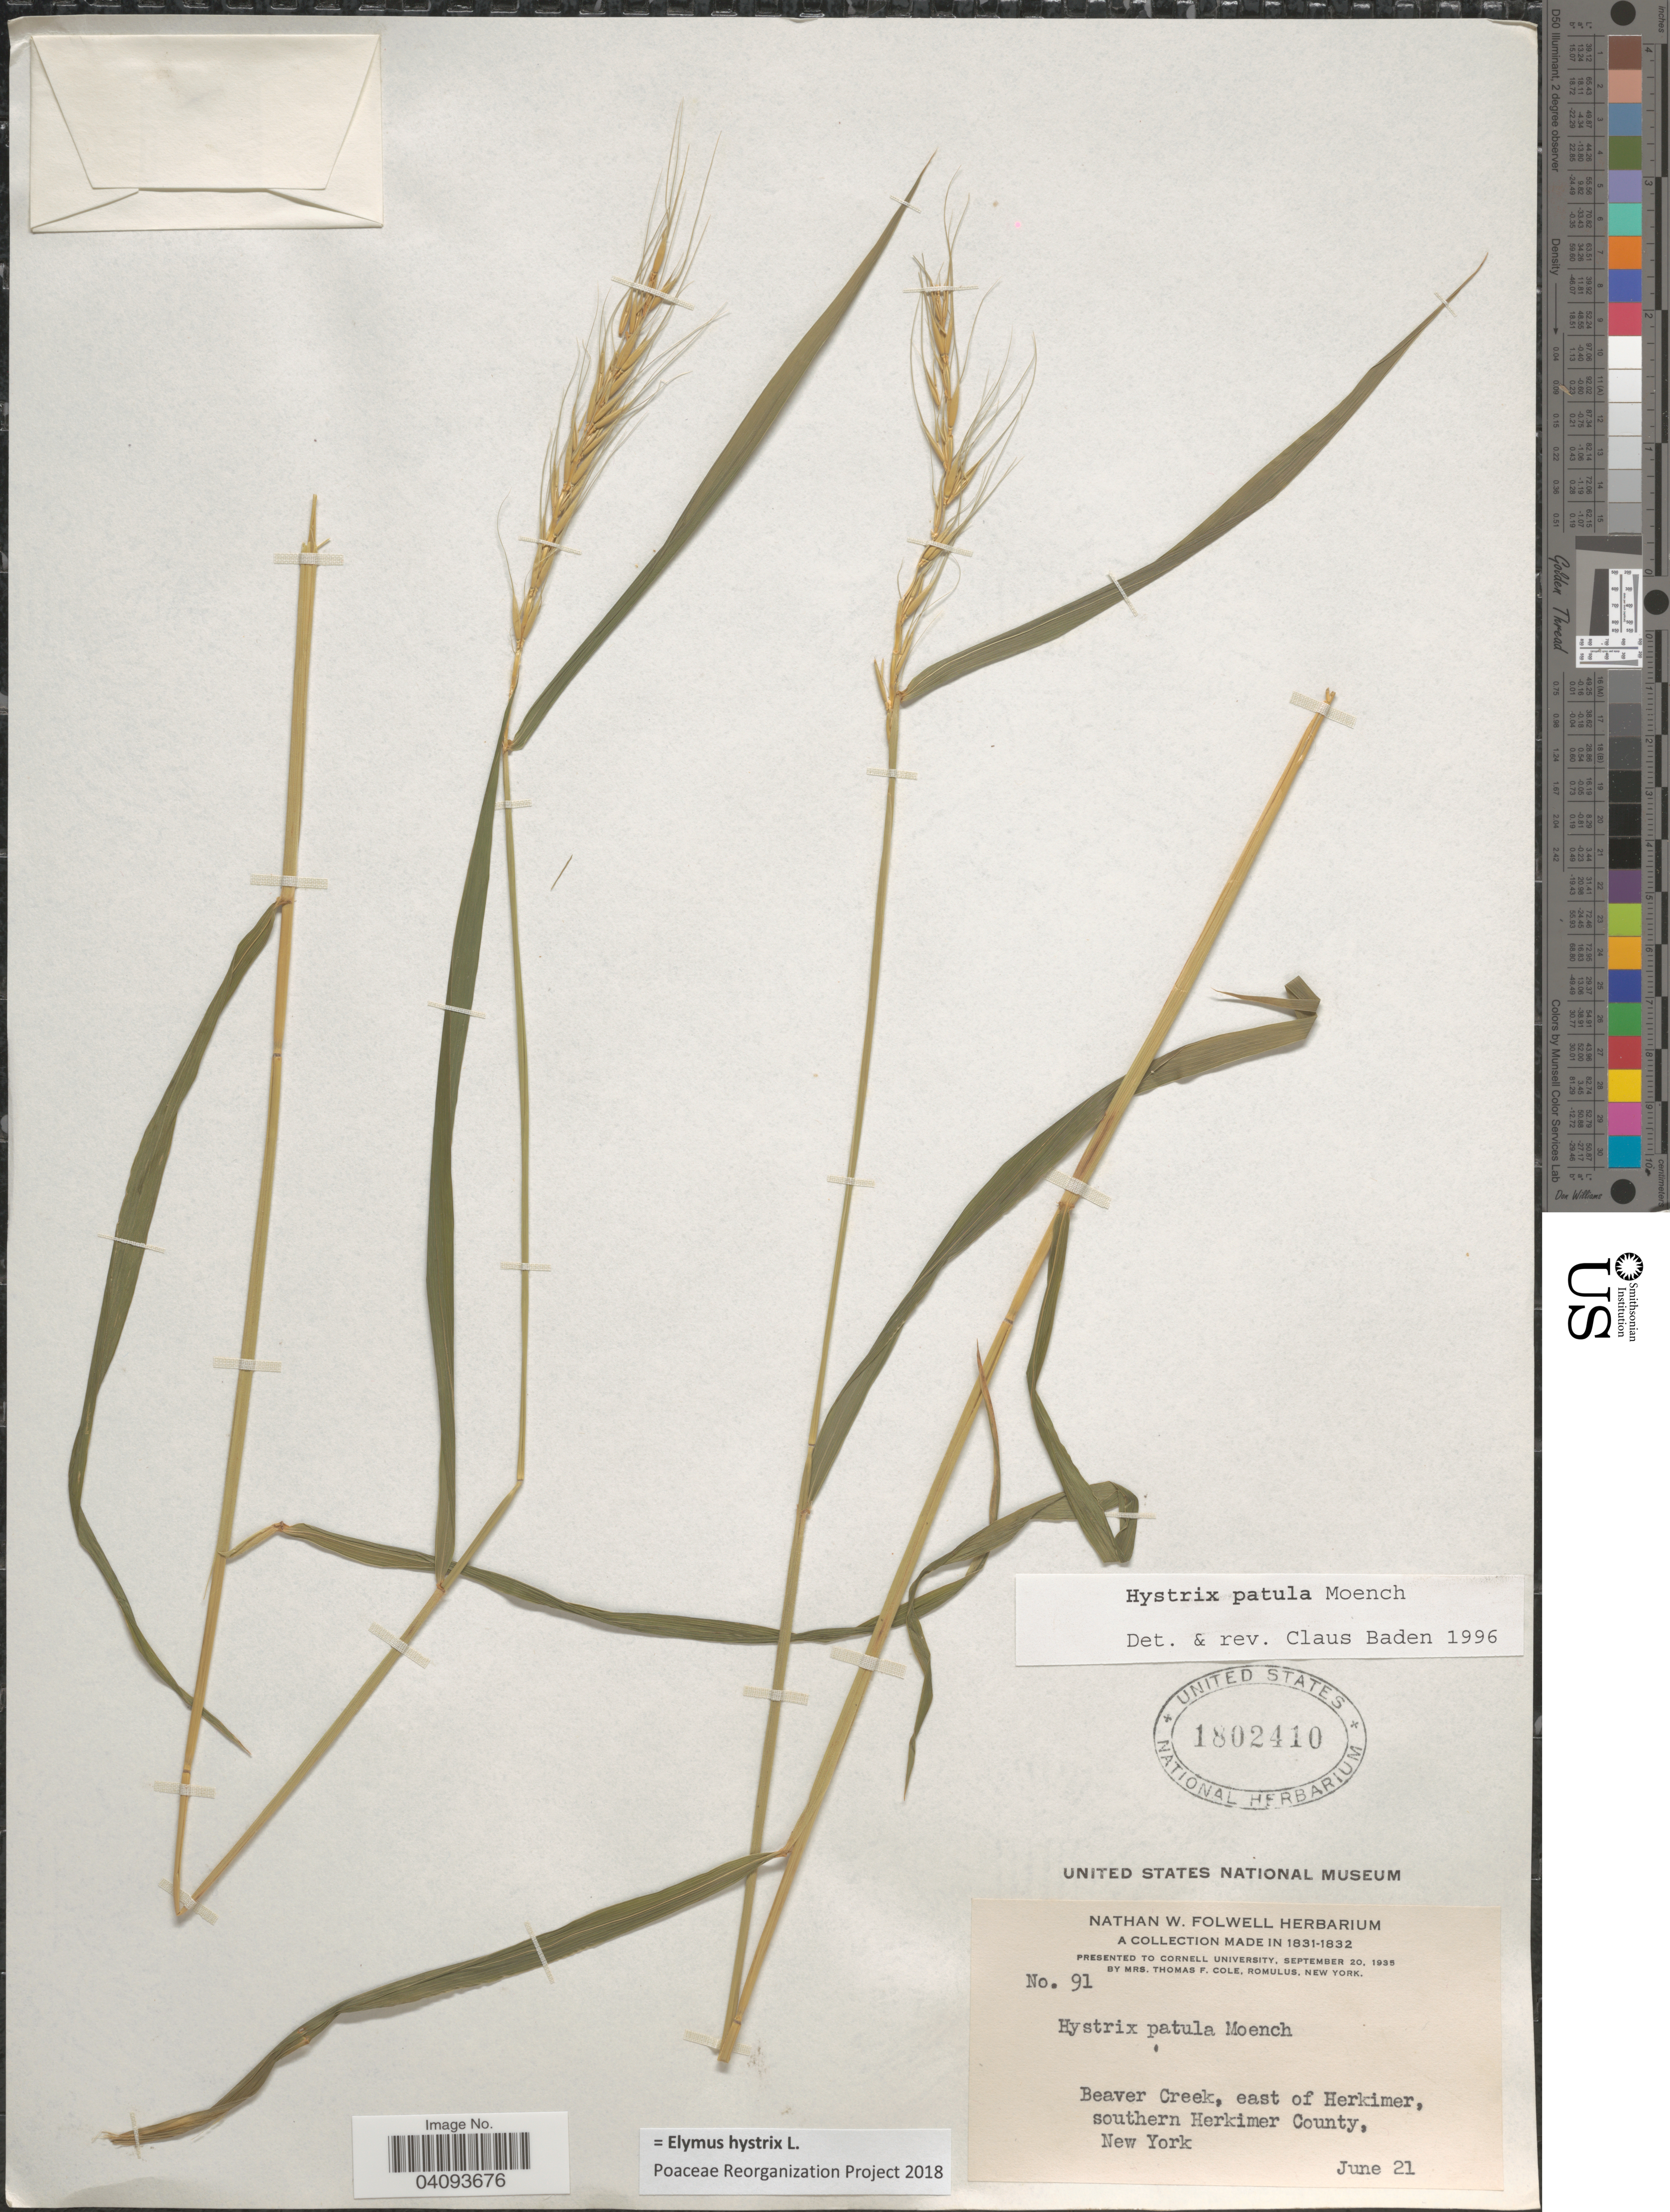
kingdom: Plantae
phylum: Tracheophyta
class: Liliopsida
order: Poales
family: Poaceae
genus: Elymus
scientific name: Elymus hystrix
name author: L.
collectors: ex herb. Nathan W. Folwell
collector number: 91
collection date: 1831-06-21/1832-06-21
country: United States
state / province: New York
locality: Beaver Creek, east of Herkimer, southern Herkimer County.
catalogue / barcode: US 1802410